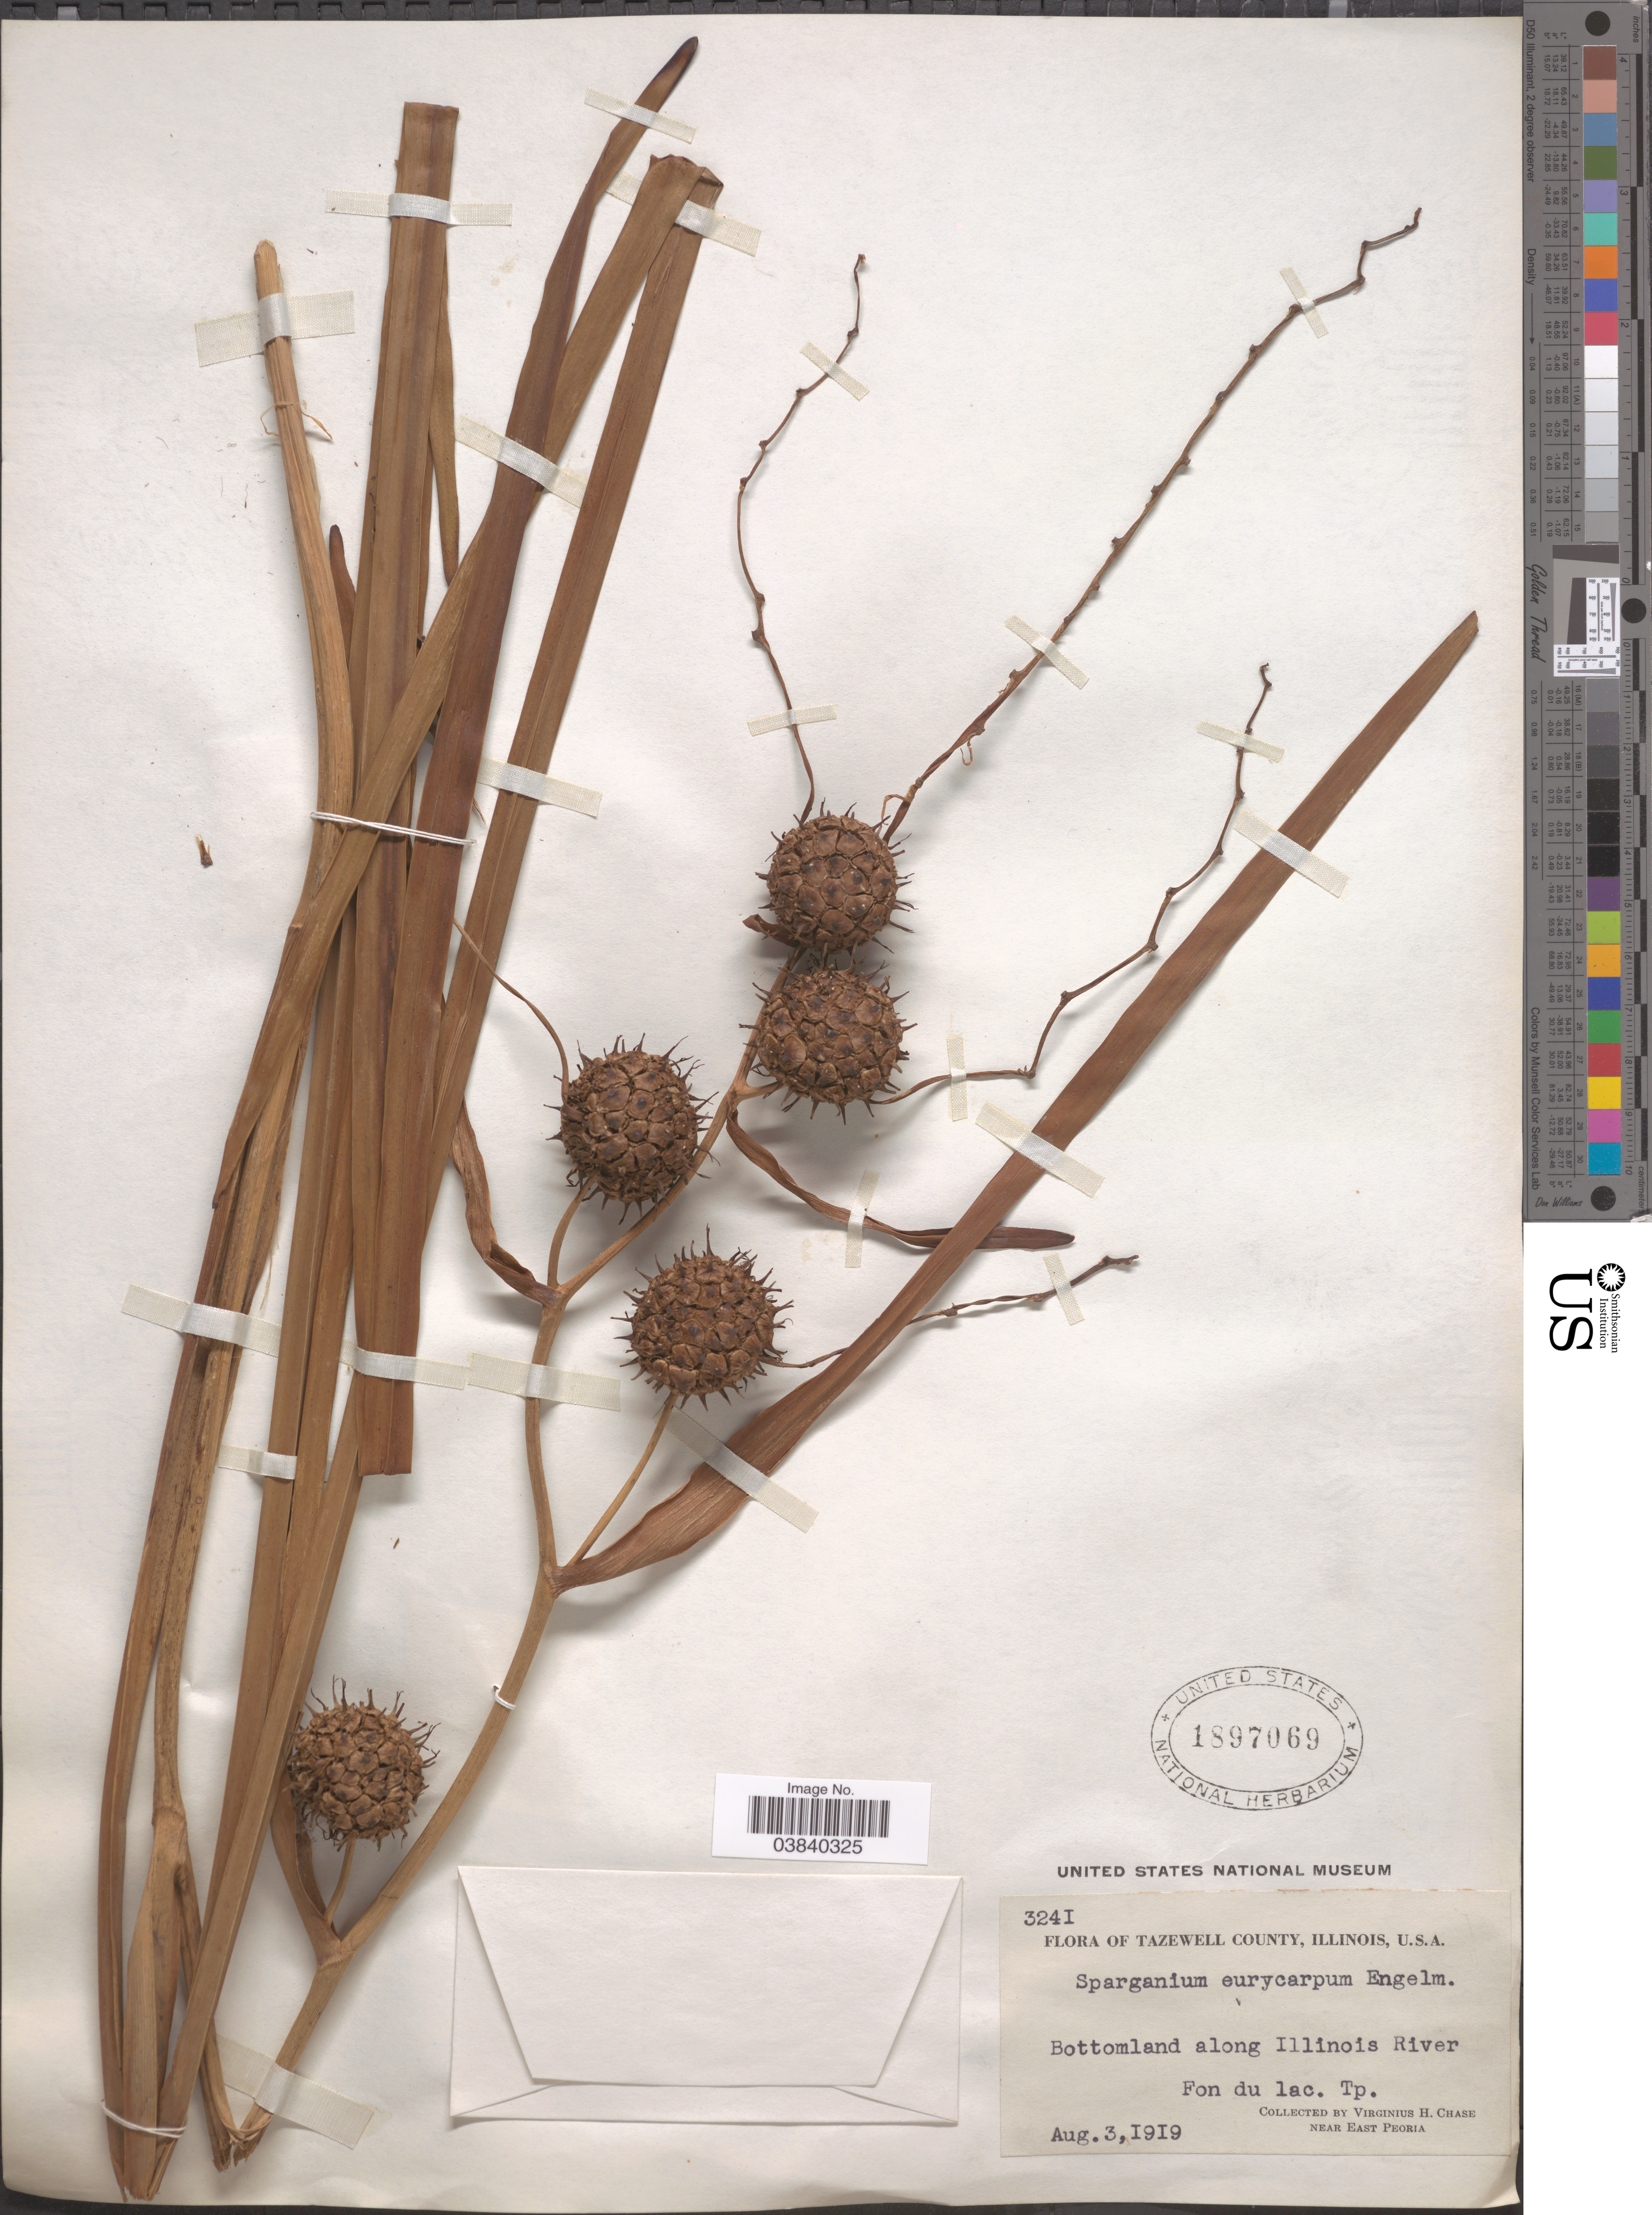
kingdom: Plantae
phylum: Tracheophyta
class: Liliopsida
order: Poales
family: Typhaceae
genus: Sparganium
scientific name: Sparganium eurycarpum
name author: Engelm.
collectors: V. H. Chase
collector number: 3241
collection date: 1919-08-03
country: United States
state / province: Illinois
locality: Tazewell County. Along Illinois River. Fon du lac Tp. Near East Peoria.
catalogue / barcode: US 1897069